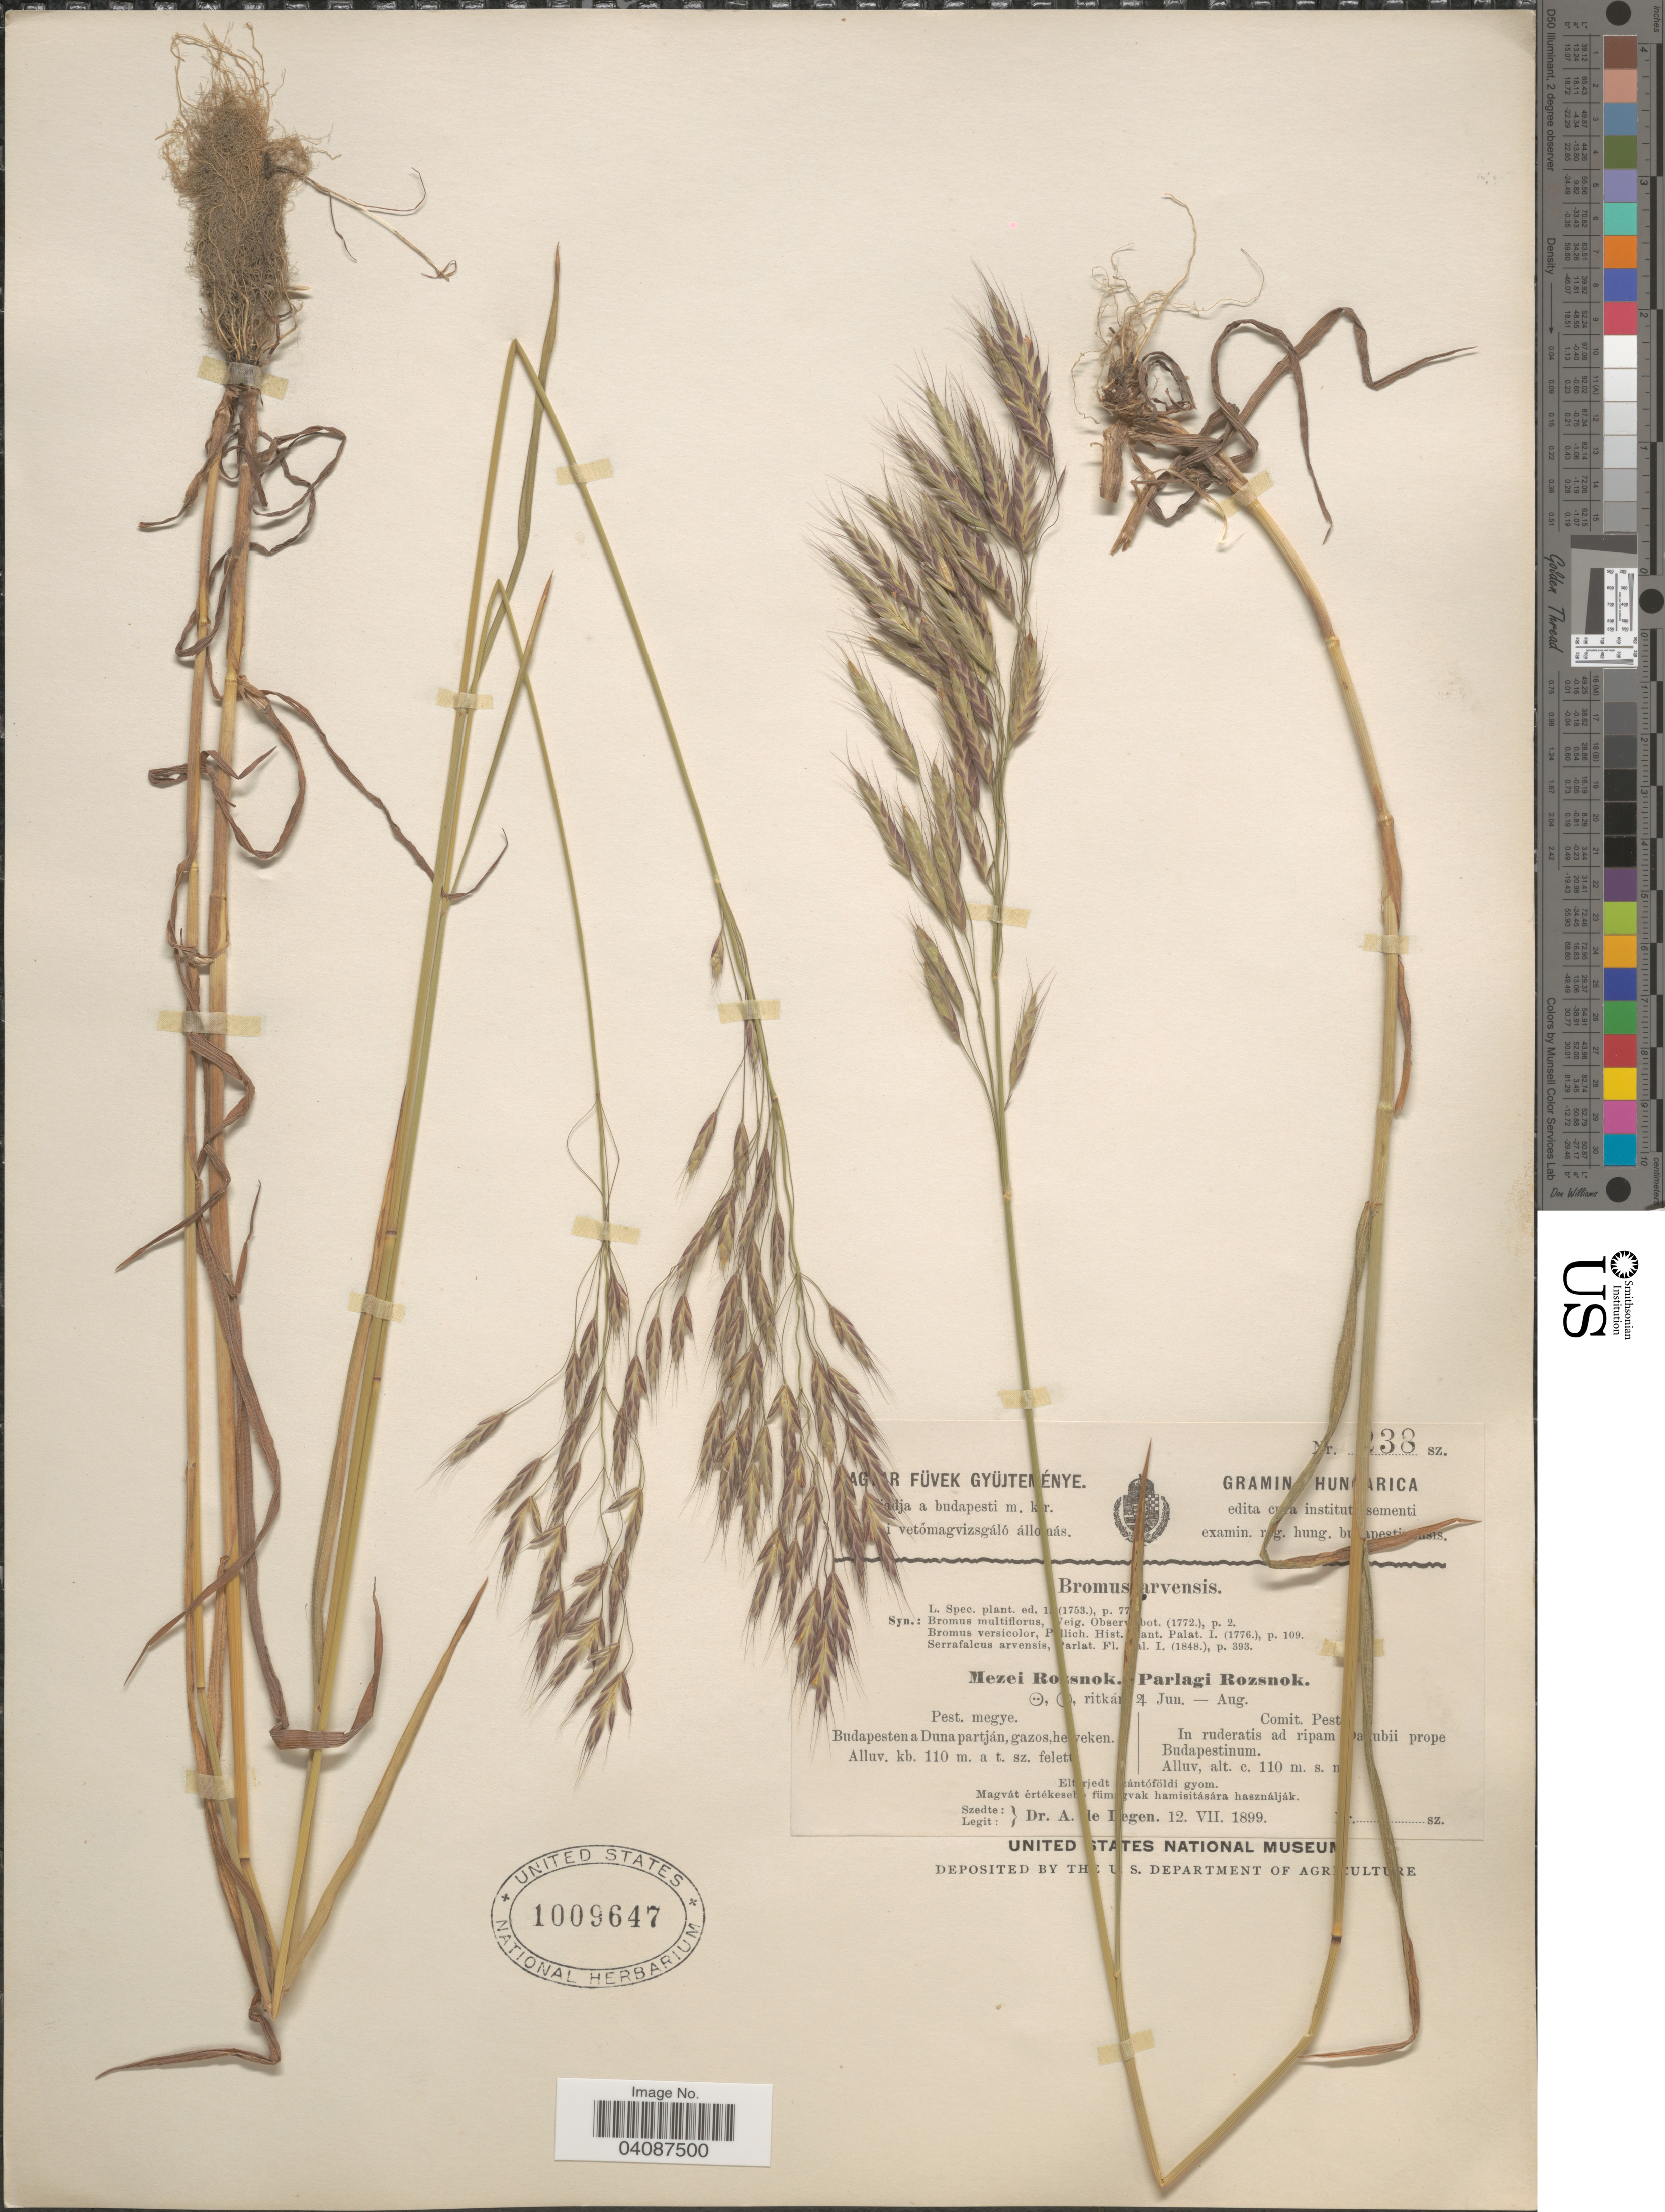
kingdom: Plantae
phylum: Tracheophyta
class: Liliopsida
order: Poales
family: Poaceae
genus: Bromus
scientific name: Bromus arvensis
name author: L.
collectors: A. de Degen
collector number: !38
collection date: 1899-07-12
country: Hungary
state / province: Pest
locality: Comit, Pest. In ruderatis ad ripam [illegible text]a[illegible text]ubii prope Budapestinum.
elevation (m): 110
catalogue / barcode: US 1009647